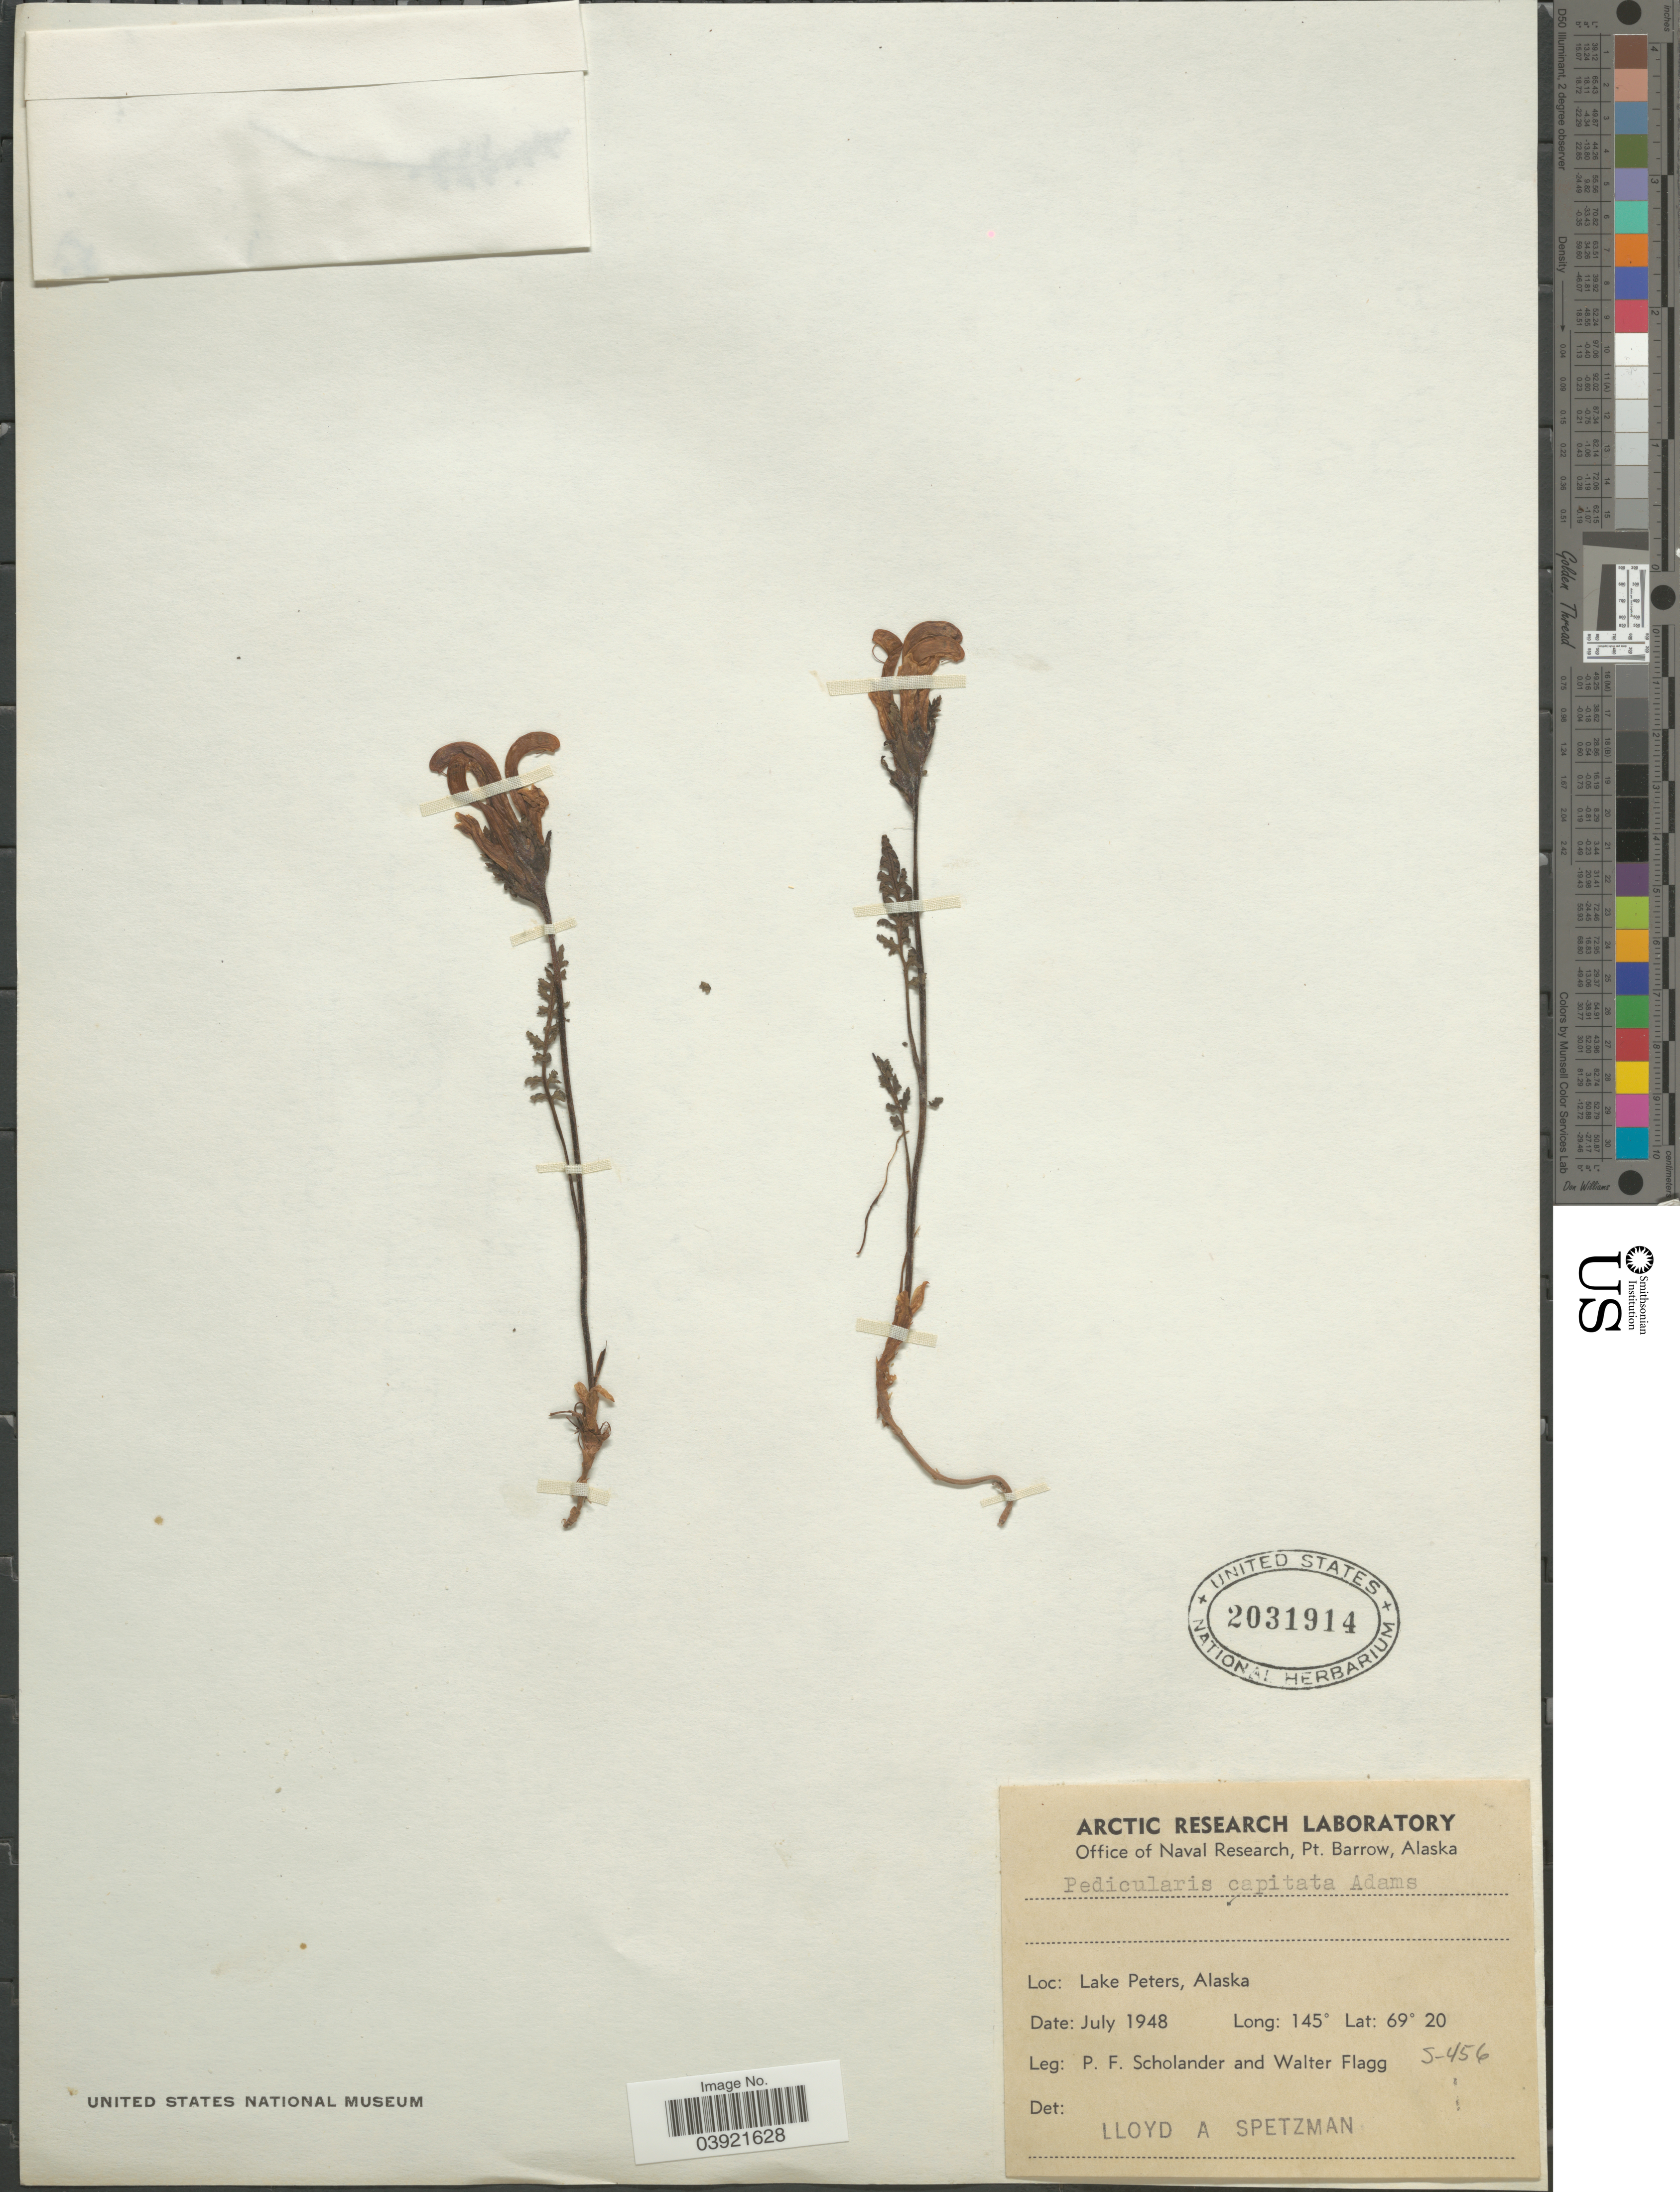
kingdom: Plantae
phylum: Tracheophyta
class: Magnoliopsida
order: Lamiales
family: Orobanchaceae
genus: Pedicularis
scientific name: Pedicularis capitata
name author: Adams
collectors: P. Scholander & W. Flagg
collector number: S-456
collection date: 1948-07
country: United States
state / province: Alaska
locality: Lake Peters.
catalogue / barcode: US 2031914